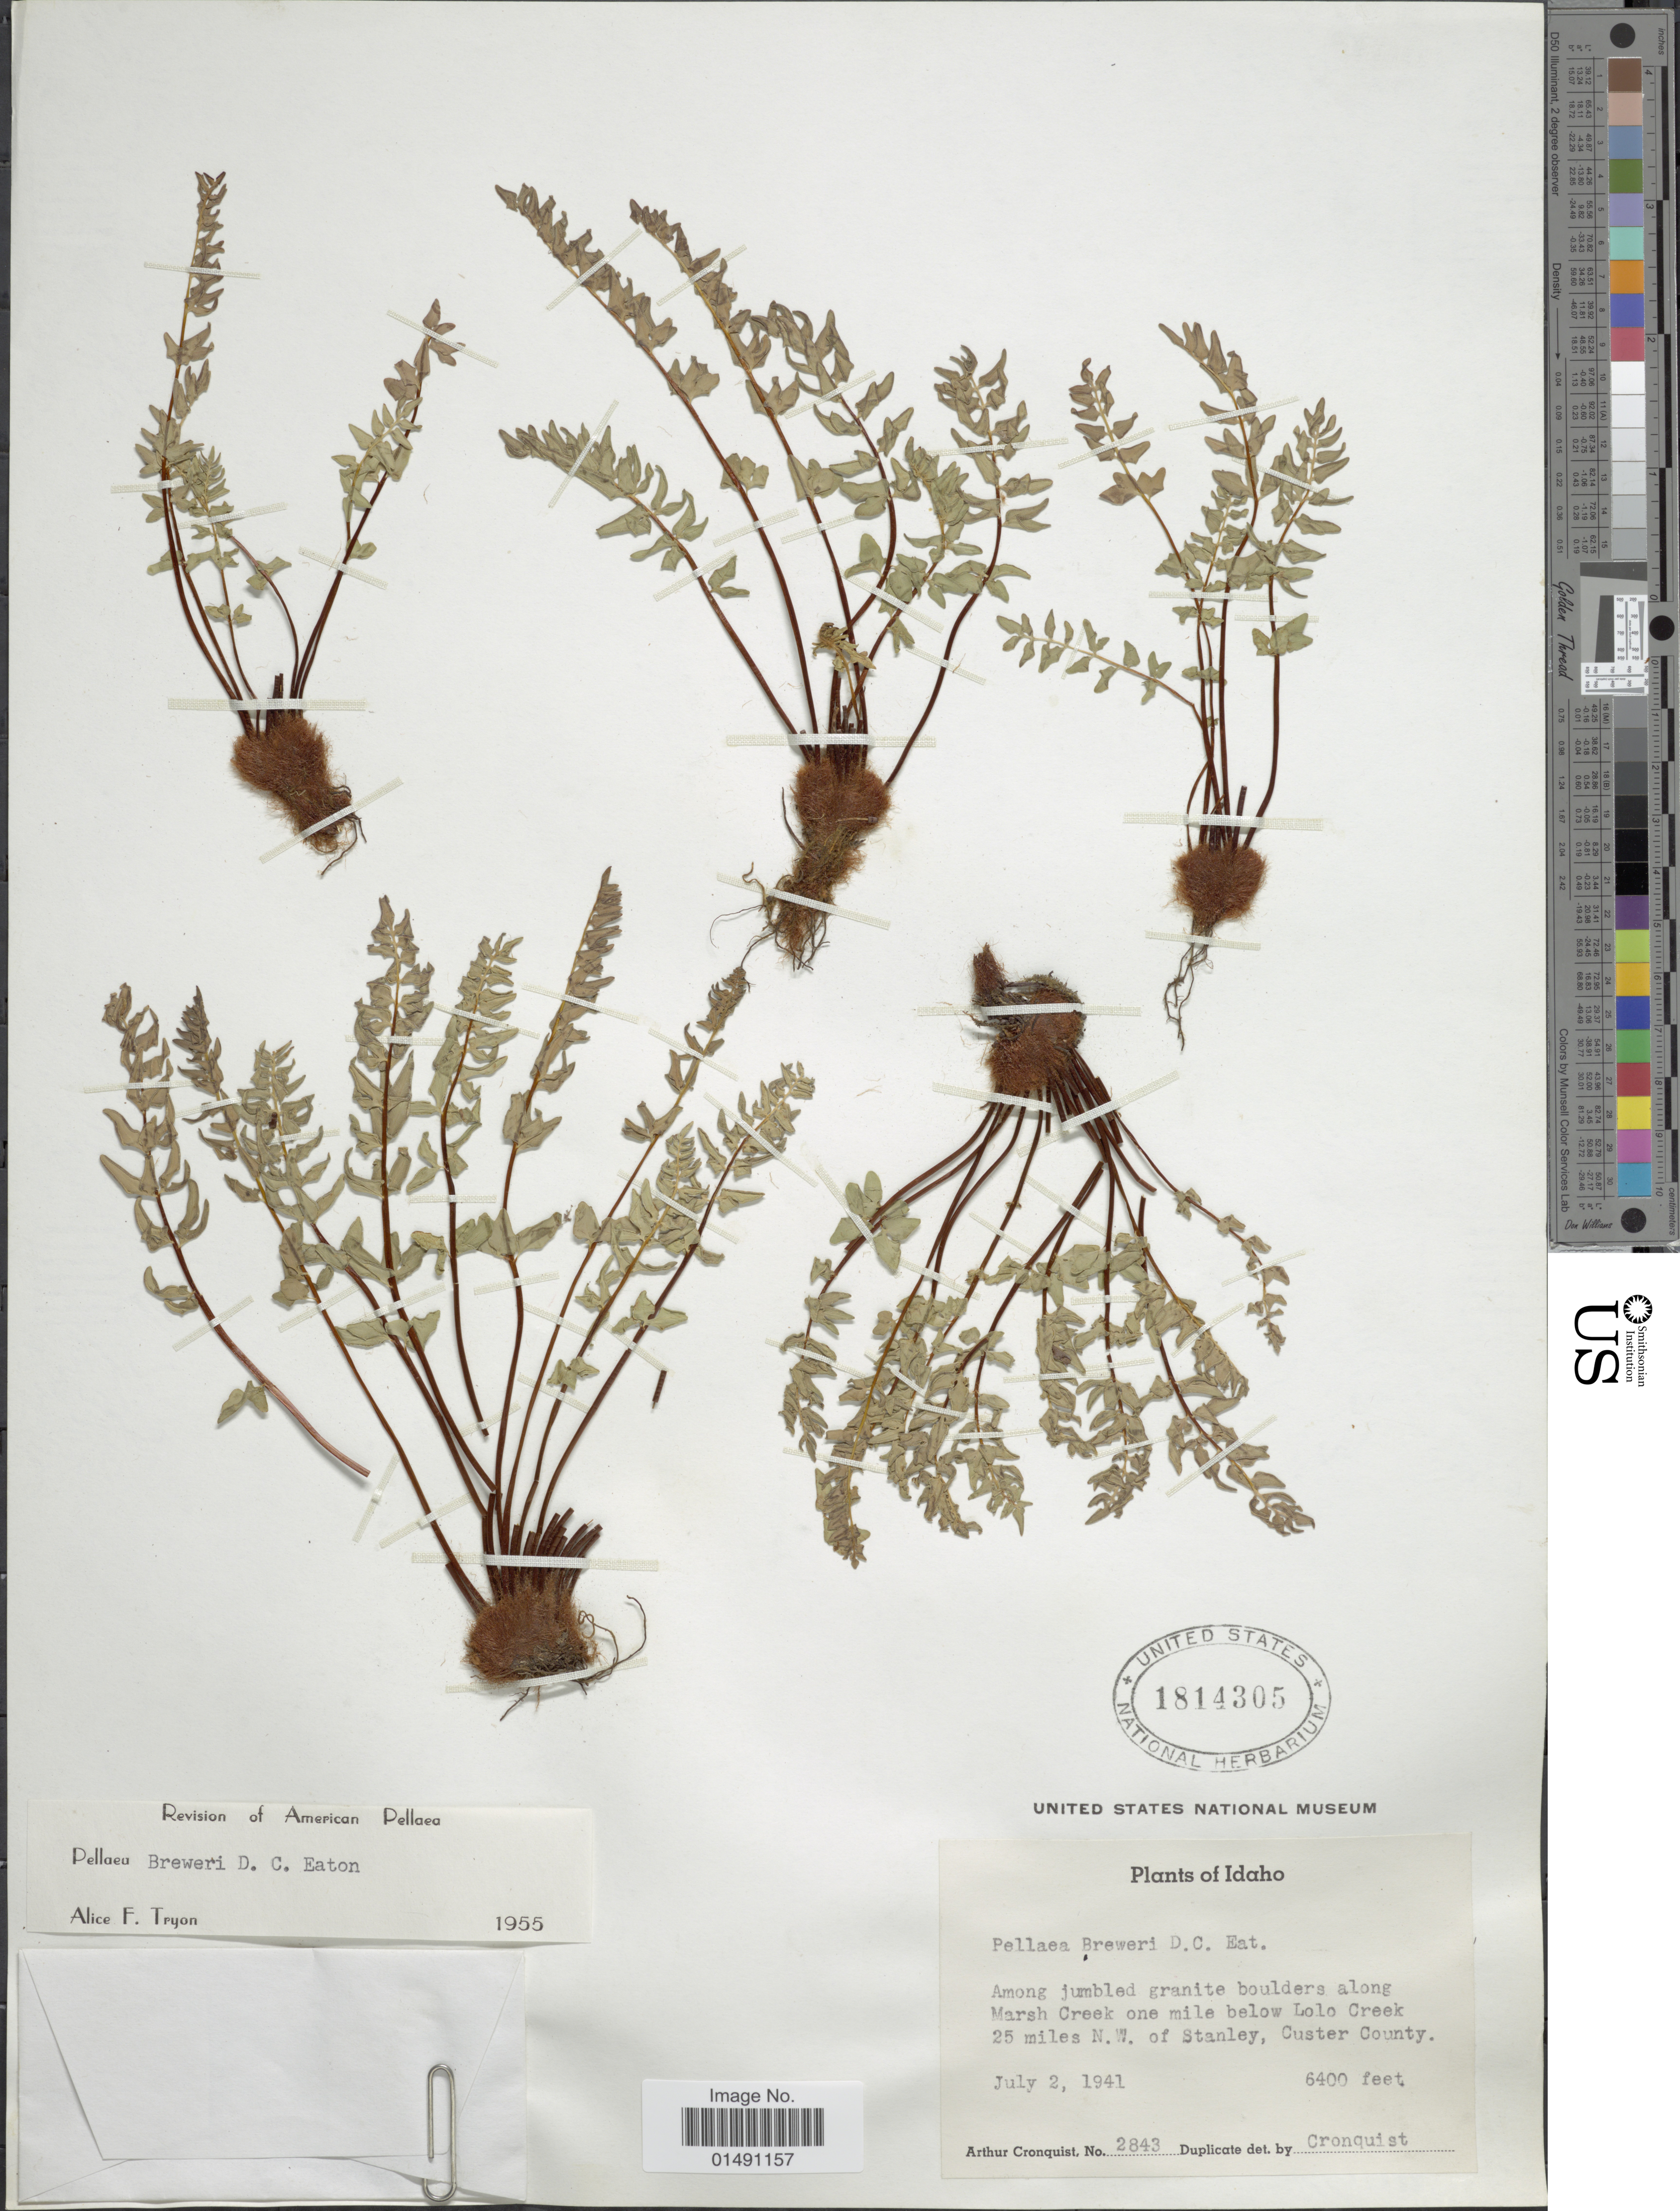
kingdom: Plantae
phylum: Tracheophyta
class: Polypodiopsida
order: Polypodiales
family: Pteridaceae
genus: Pellaea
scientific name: Pellaea breweri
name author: D.C. Eaton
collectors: A. J. Cronquist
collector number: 2843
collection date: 1941-07-02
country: United States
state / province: Idaho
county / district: Custer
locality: Among jumbled granite boulders along Marsh Creek one mile below Lolo Creek 25 miles N.W. of Stanley.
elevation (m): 1951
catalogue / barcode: US 1814305